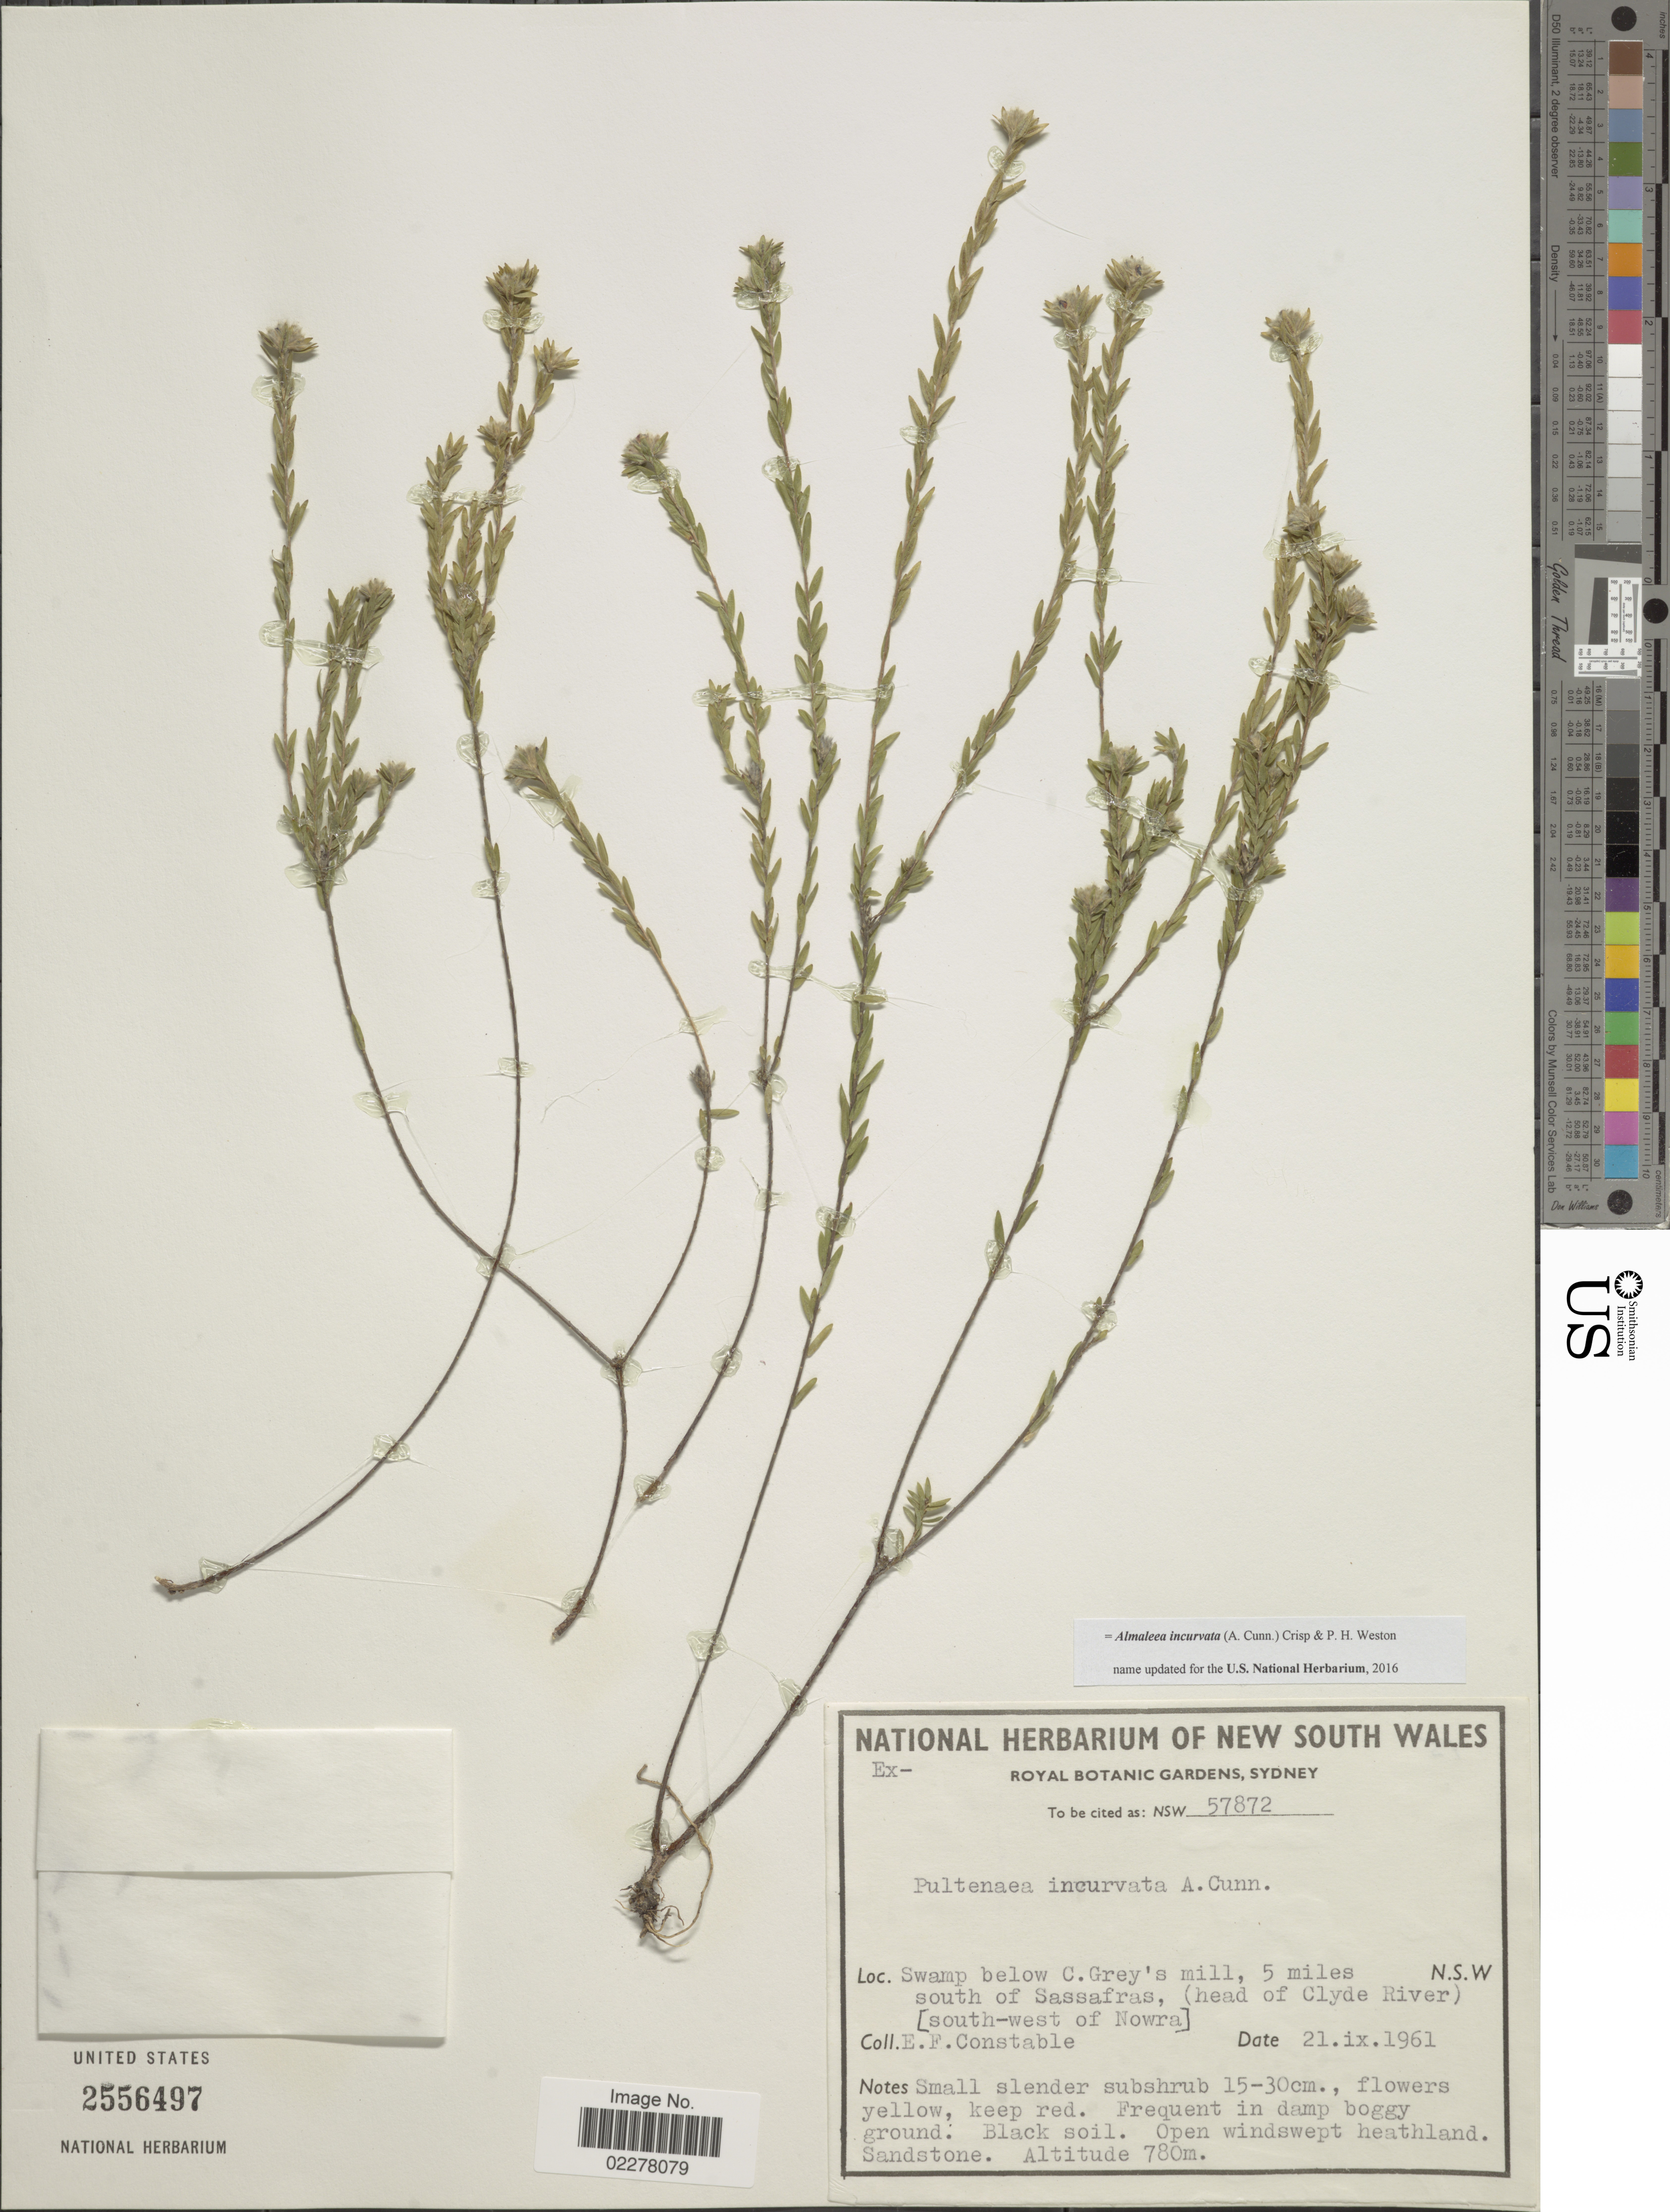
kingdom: Plantae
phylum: Tracheophyta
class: Magnoliopsida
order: Fabales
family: Fabaceae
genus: Almaleea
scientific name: Almaleea incurvata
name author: (A. Cunn.) Crisp & P.H.Weston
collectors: E. F. Constable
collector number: NSW57872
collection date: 1961-09-21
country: Australia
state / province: New South Wales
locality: Swamp below C. Grey's mill, 5 miles south of Sassafras, (head of Clyde River) [south-west of Nowra]. N.S.W.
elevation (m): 780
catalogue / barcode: US 2556497